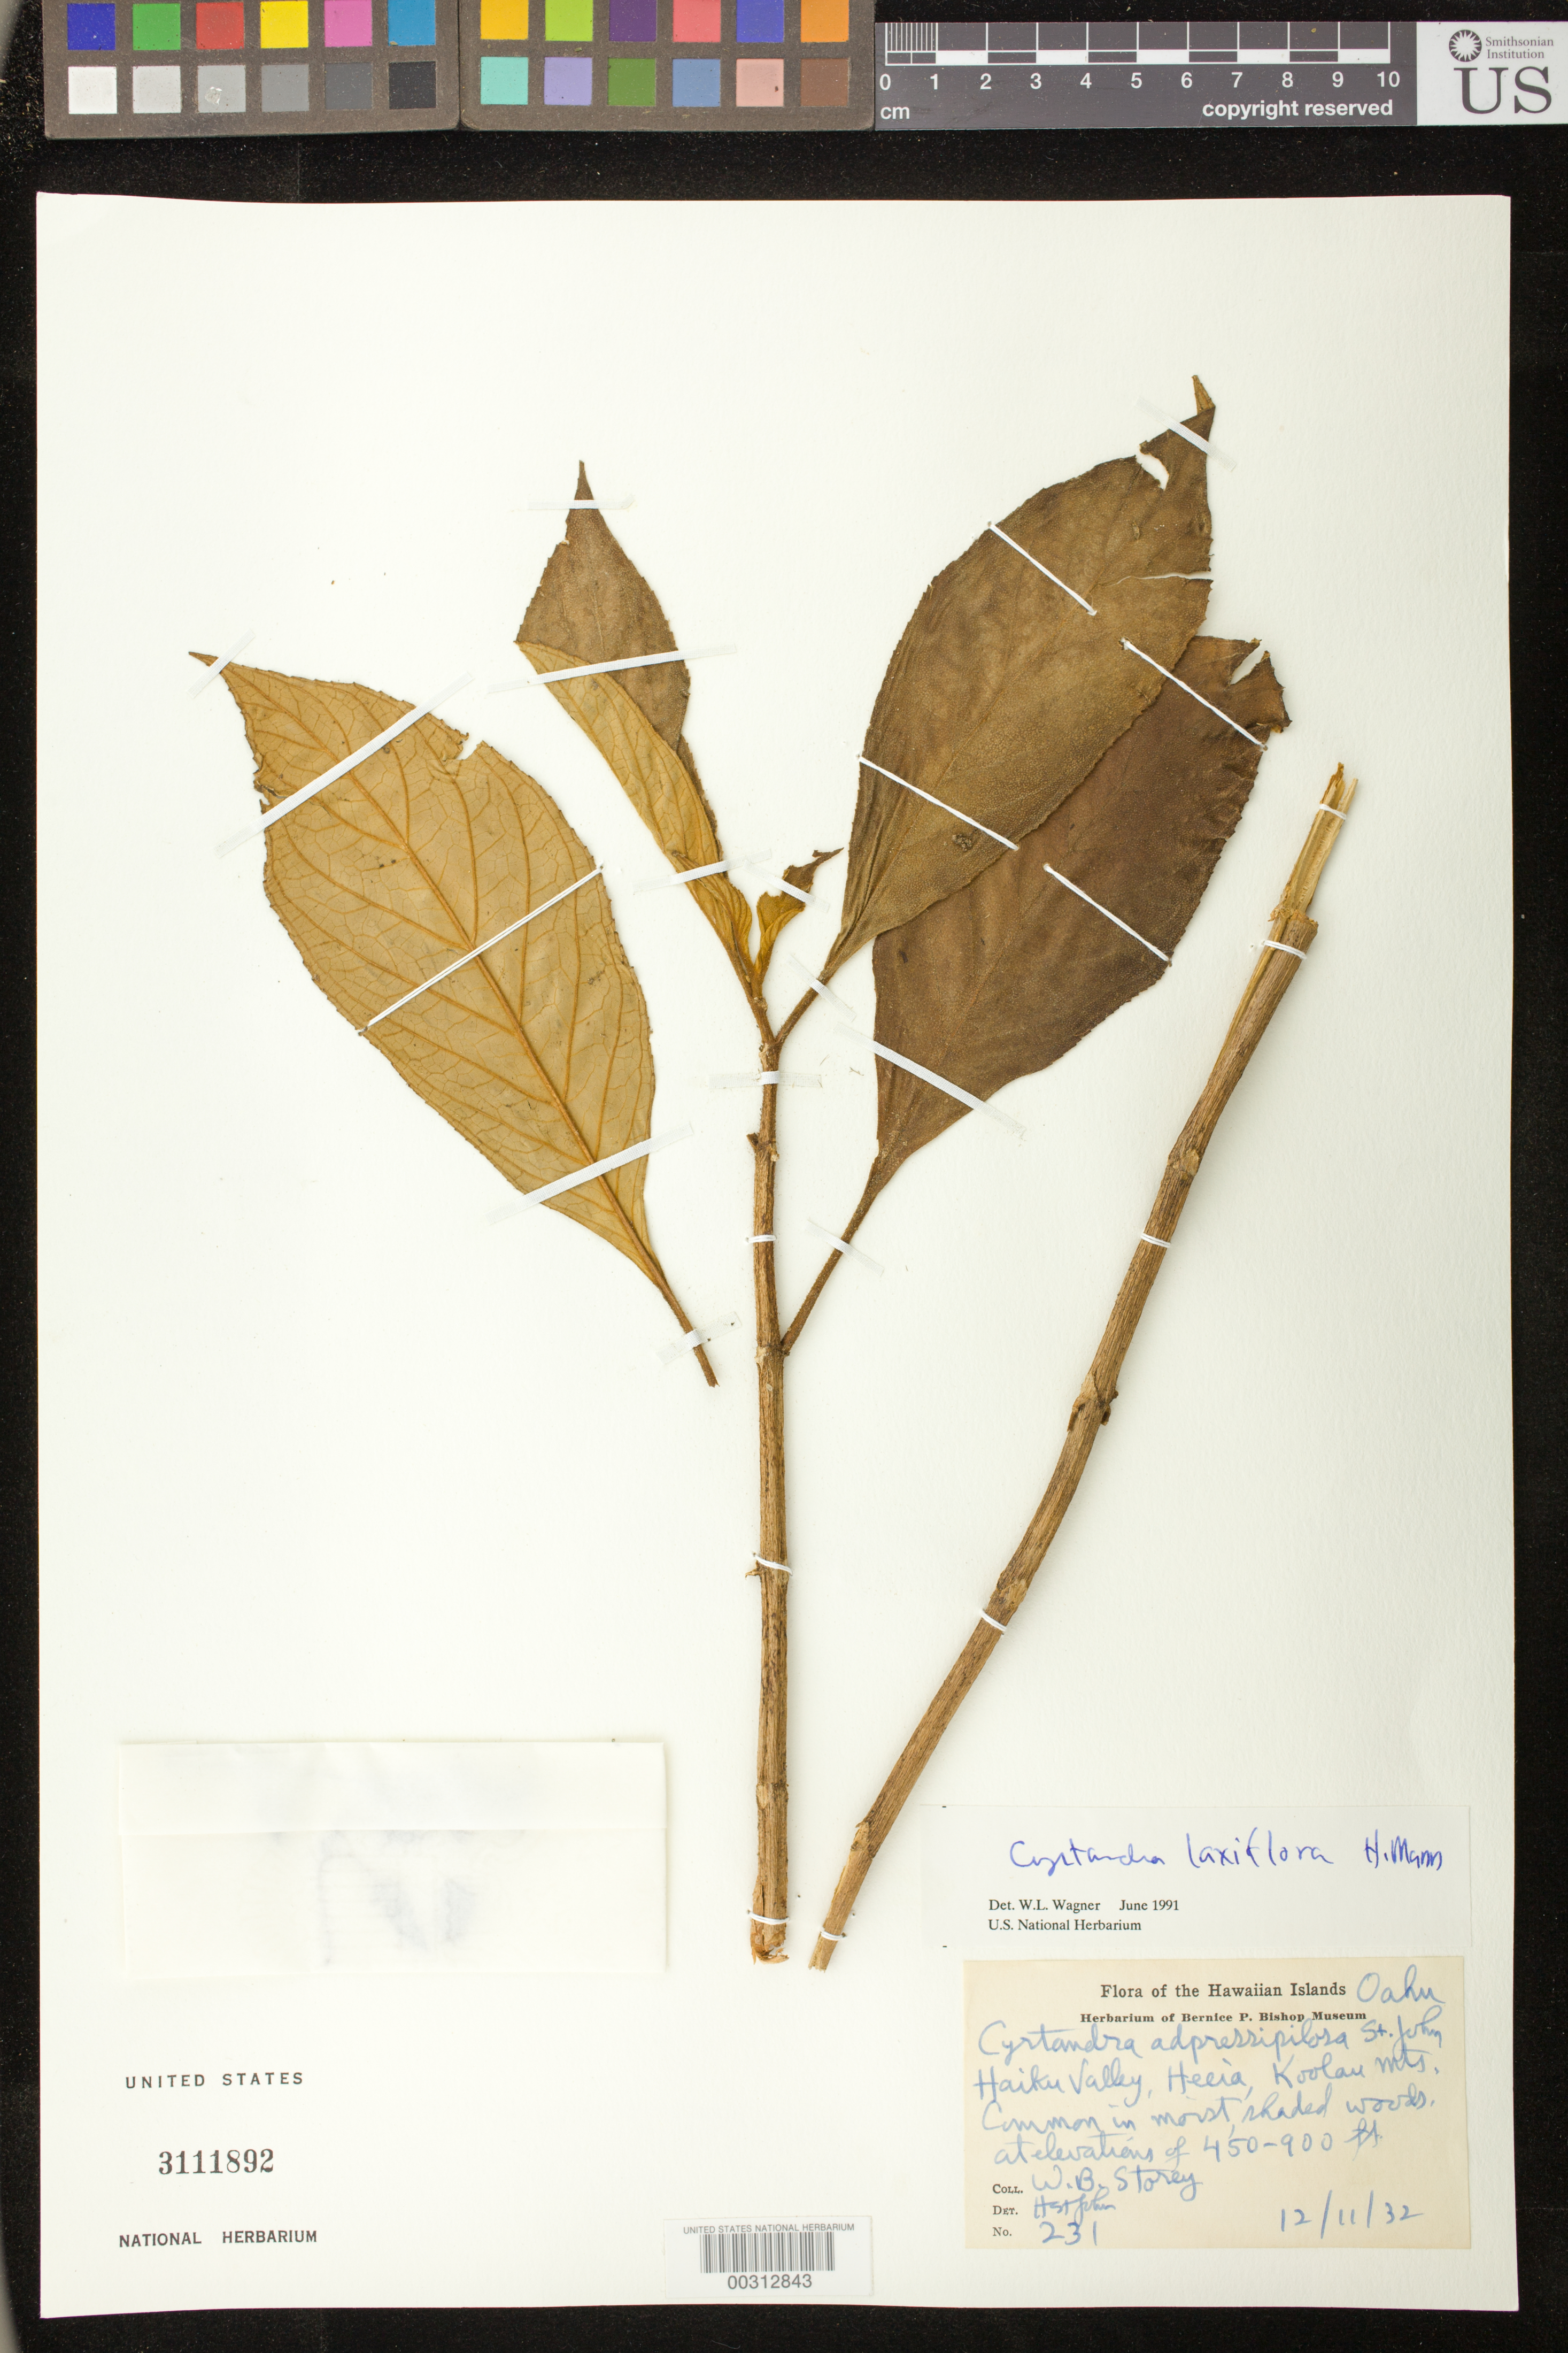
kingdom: Plantae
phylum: Tracheophyta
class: Magnoliopsida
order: Lamiales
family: Gesneriaceae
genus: Cyrtandra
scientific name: Cyrtandra laxiflora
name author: H. Mann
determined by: Wagner, W. L., (BOT), Smithsonian Institution - National Museum of Natural History (UNITED STATES)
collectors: W. Storey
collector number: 231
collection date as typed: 12 Nov 1932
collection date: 1932-11-12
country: United States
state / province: Hawaii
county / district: Honolulu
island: Oahu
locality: Haiku valley, Heeia, Koolau mts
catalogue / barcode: US 3111892